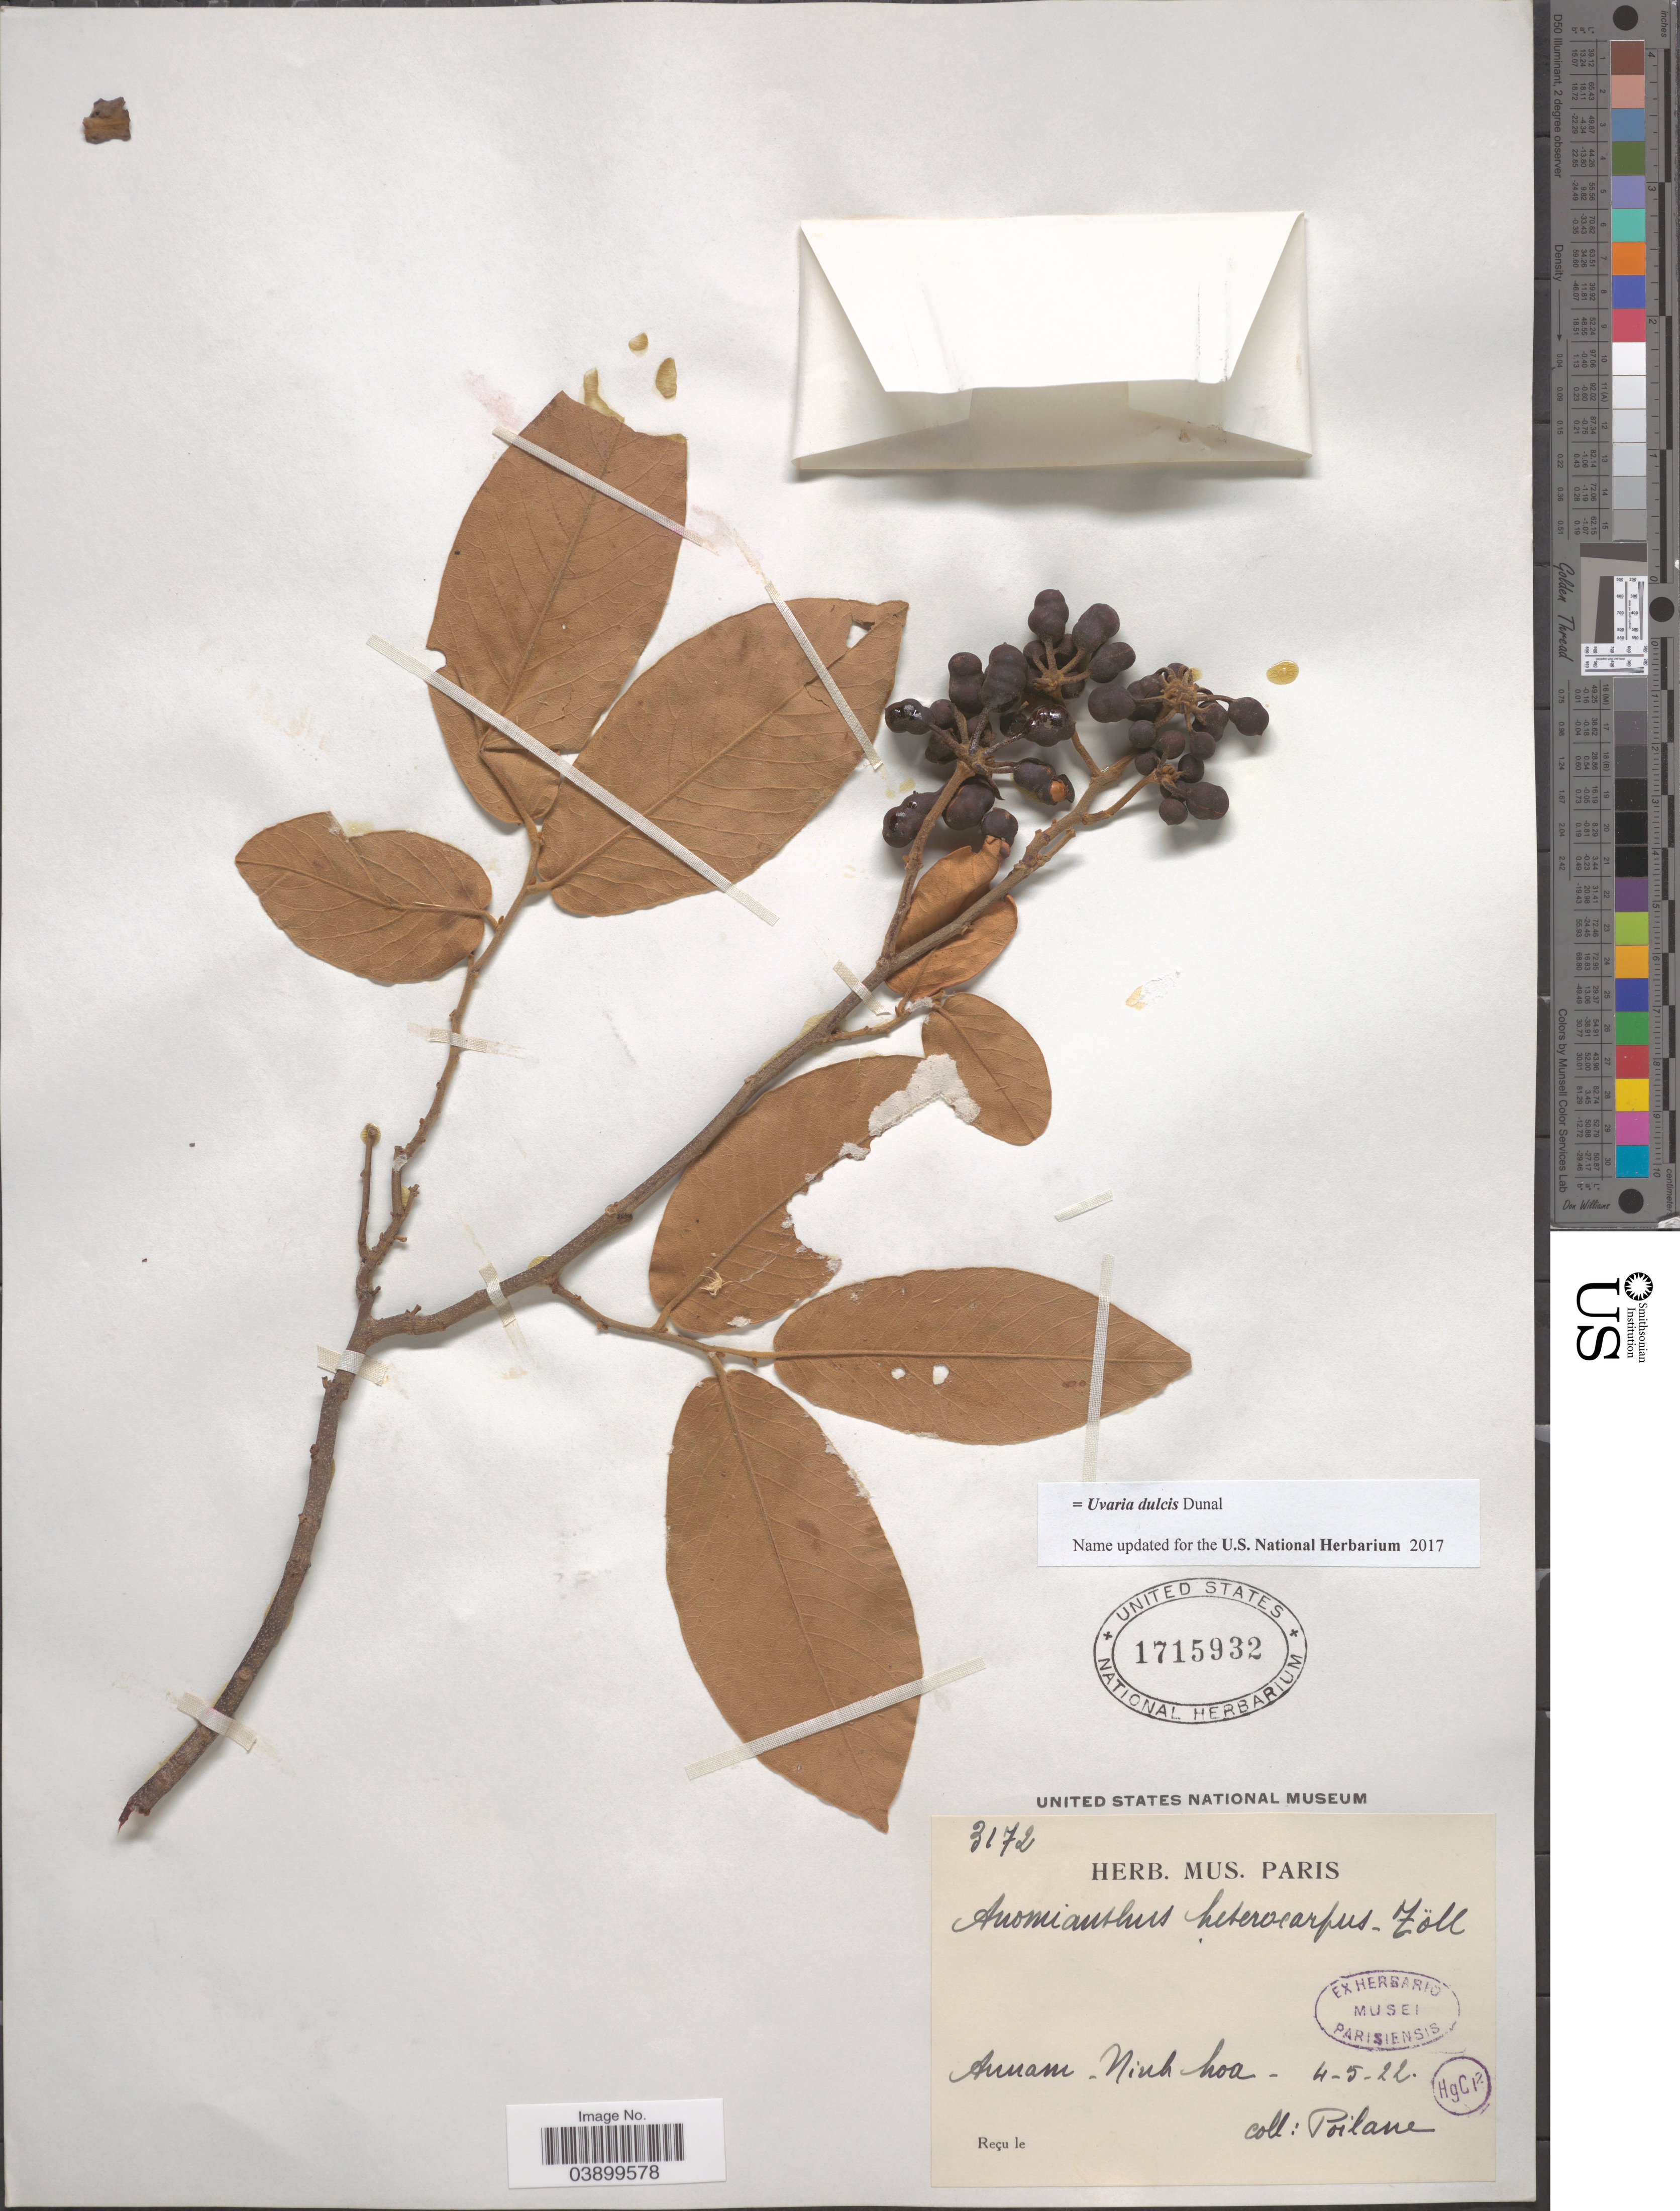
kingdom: Plantae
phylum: Tracheophyta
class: Magnoliopsida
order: Magnoliales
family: Annonaceae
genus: Uvaria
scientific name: Uvaria dulcis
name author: Dunal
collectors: -. Poilane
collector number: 3172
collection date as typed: Transcribed d/m/y: 4/5/22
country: Vietnam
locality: Annam-Ninh hoa.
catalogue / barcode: US 1715932